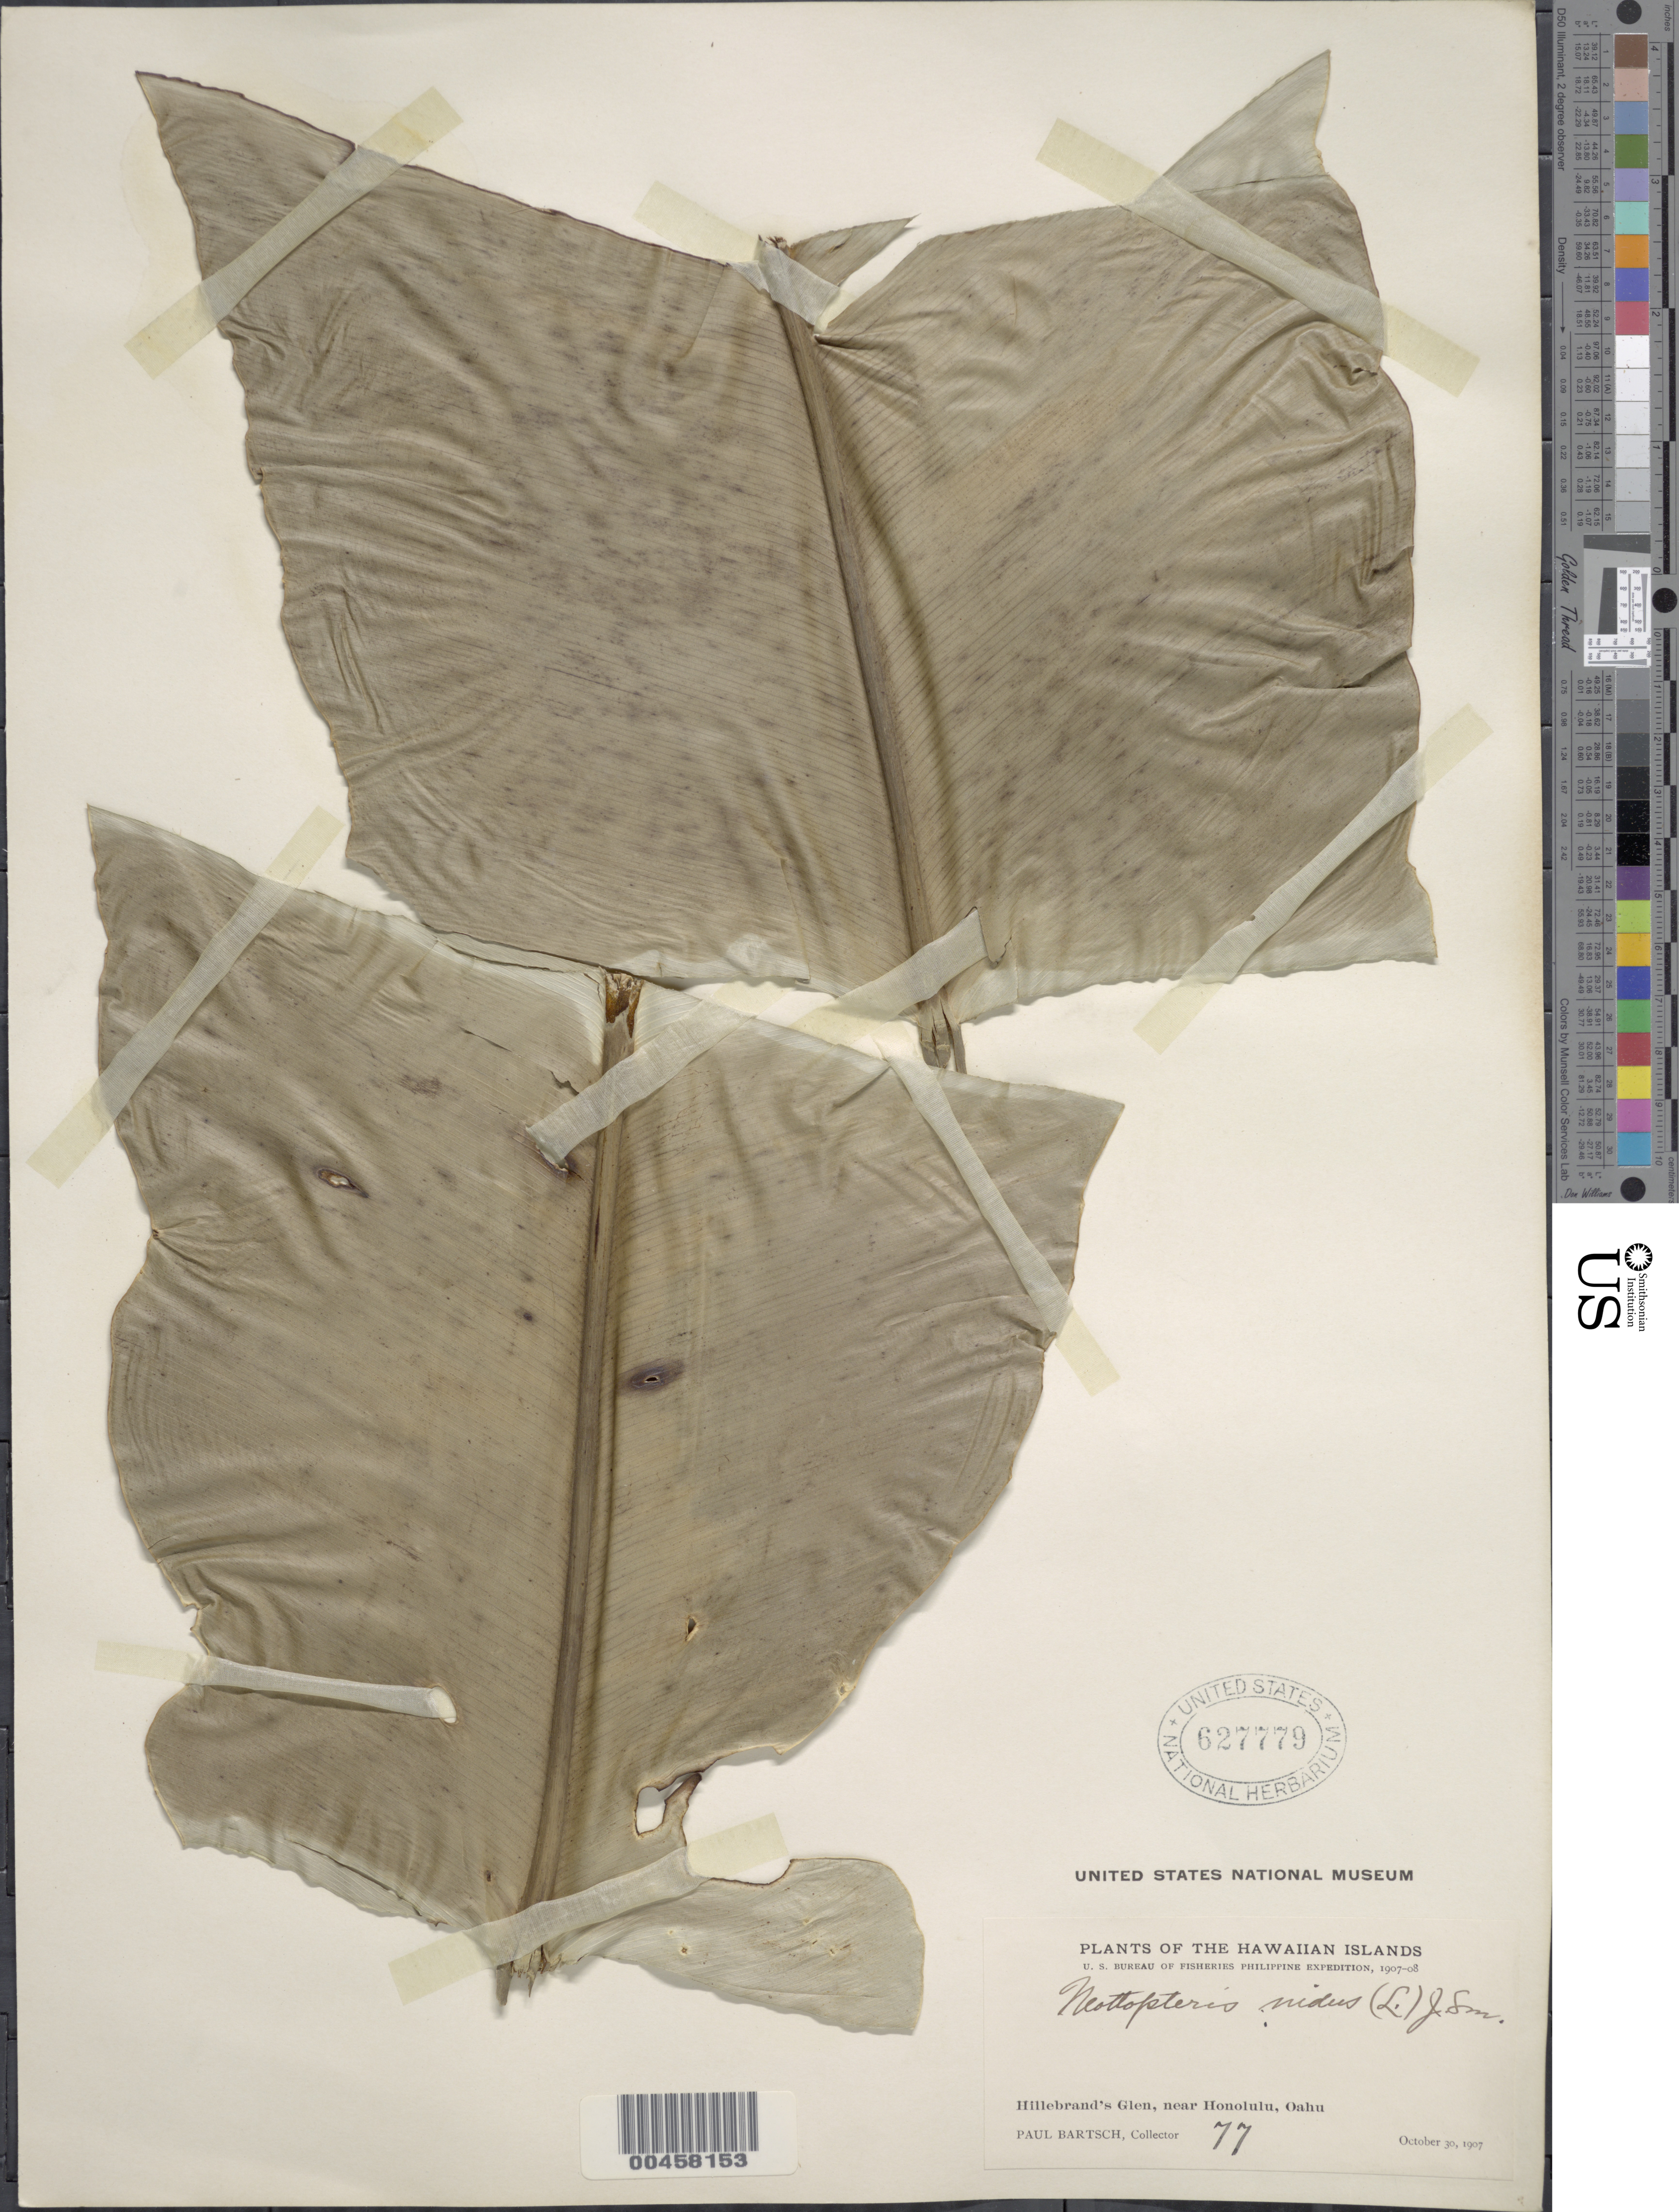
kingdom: Plantae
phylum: Tracheophyta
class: Polypodiopsida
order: Polypodiales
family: Aspleniaceae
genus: Asplenium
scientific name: Asplenium nidus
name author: L.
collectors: P. Bartsch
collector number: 77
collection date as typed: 30 Oct 1907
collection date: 1907-10-30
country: United States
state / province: Hawaii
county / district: Honolulu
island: Oahu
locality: Hillebrand's Glen, near Honolulu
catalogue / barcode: US 627779